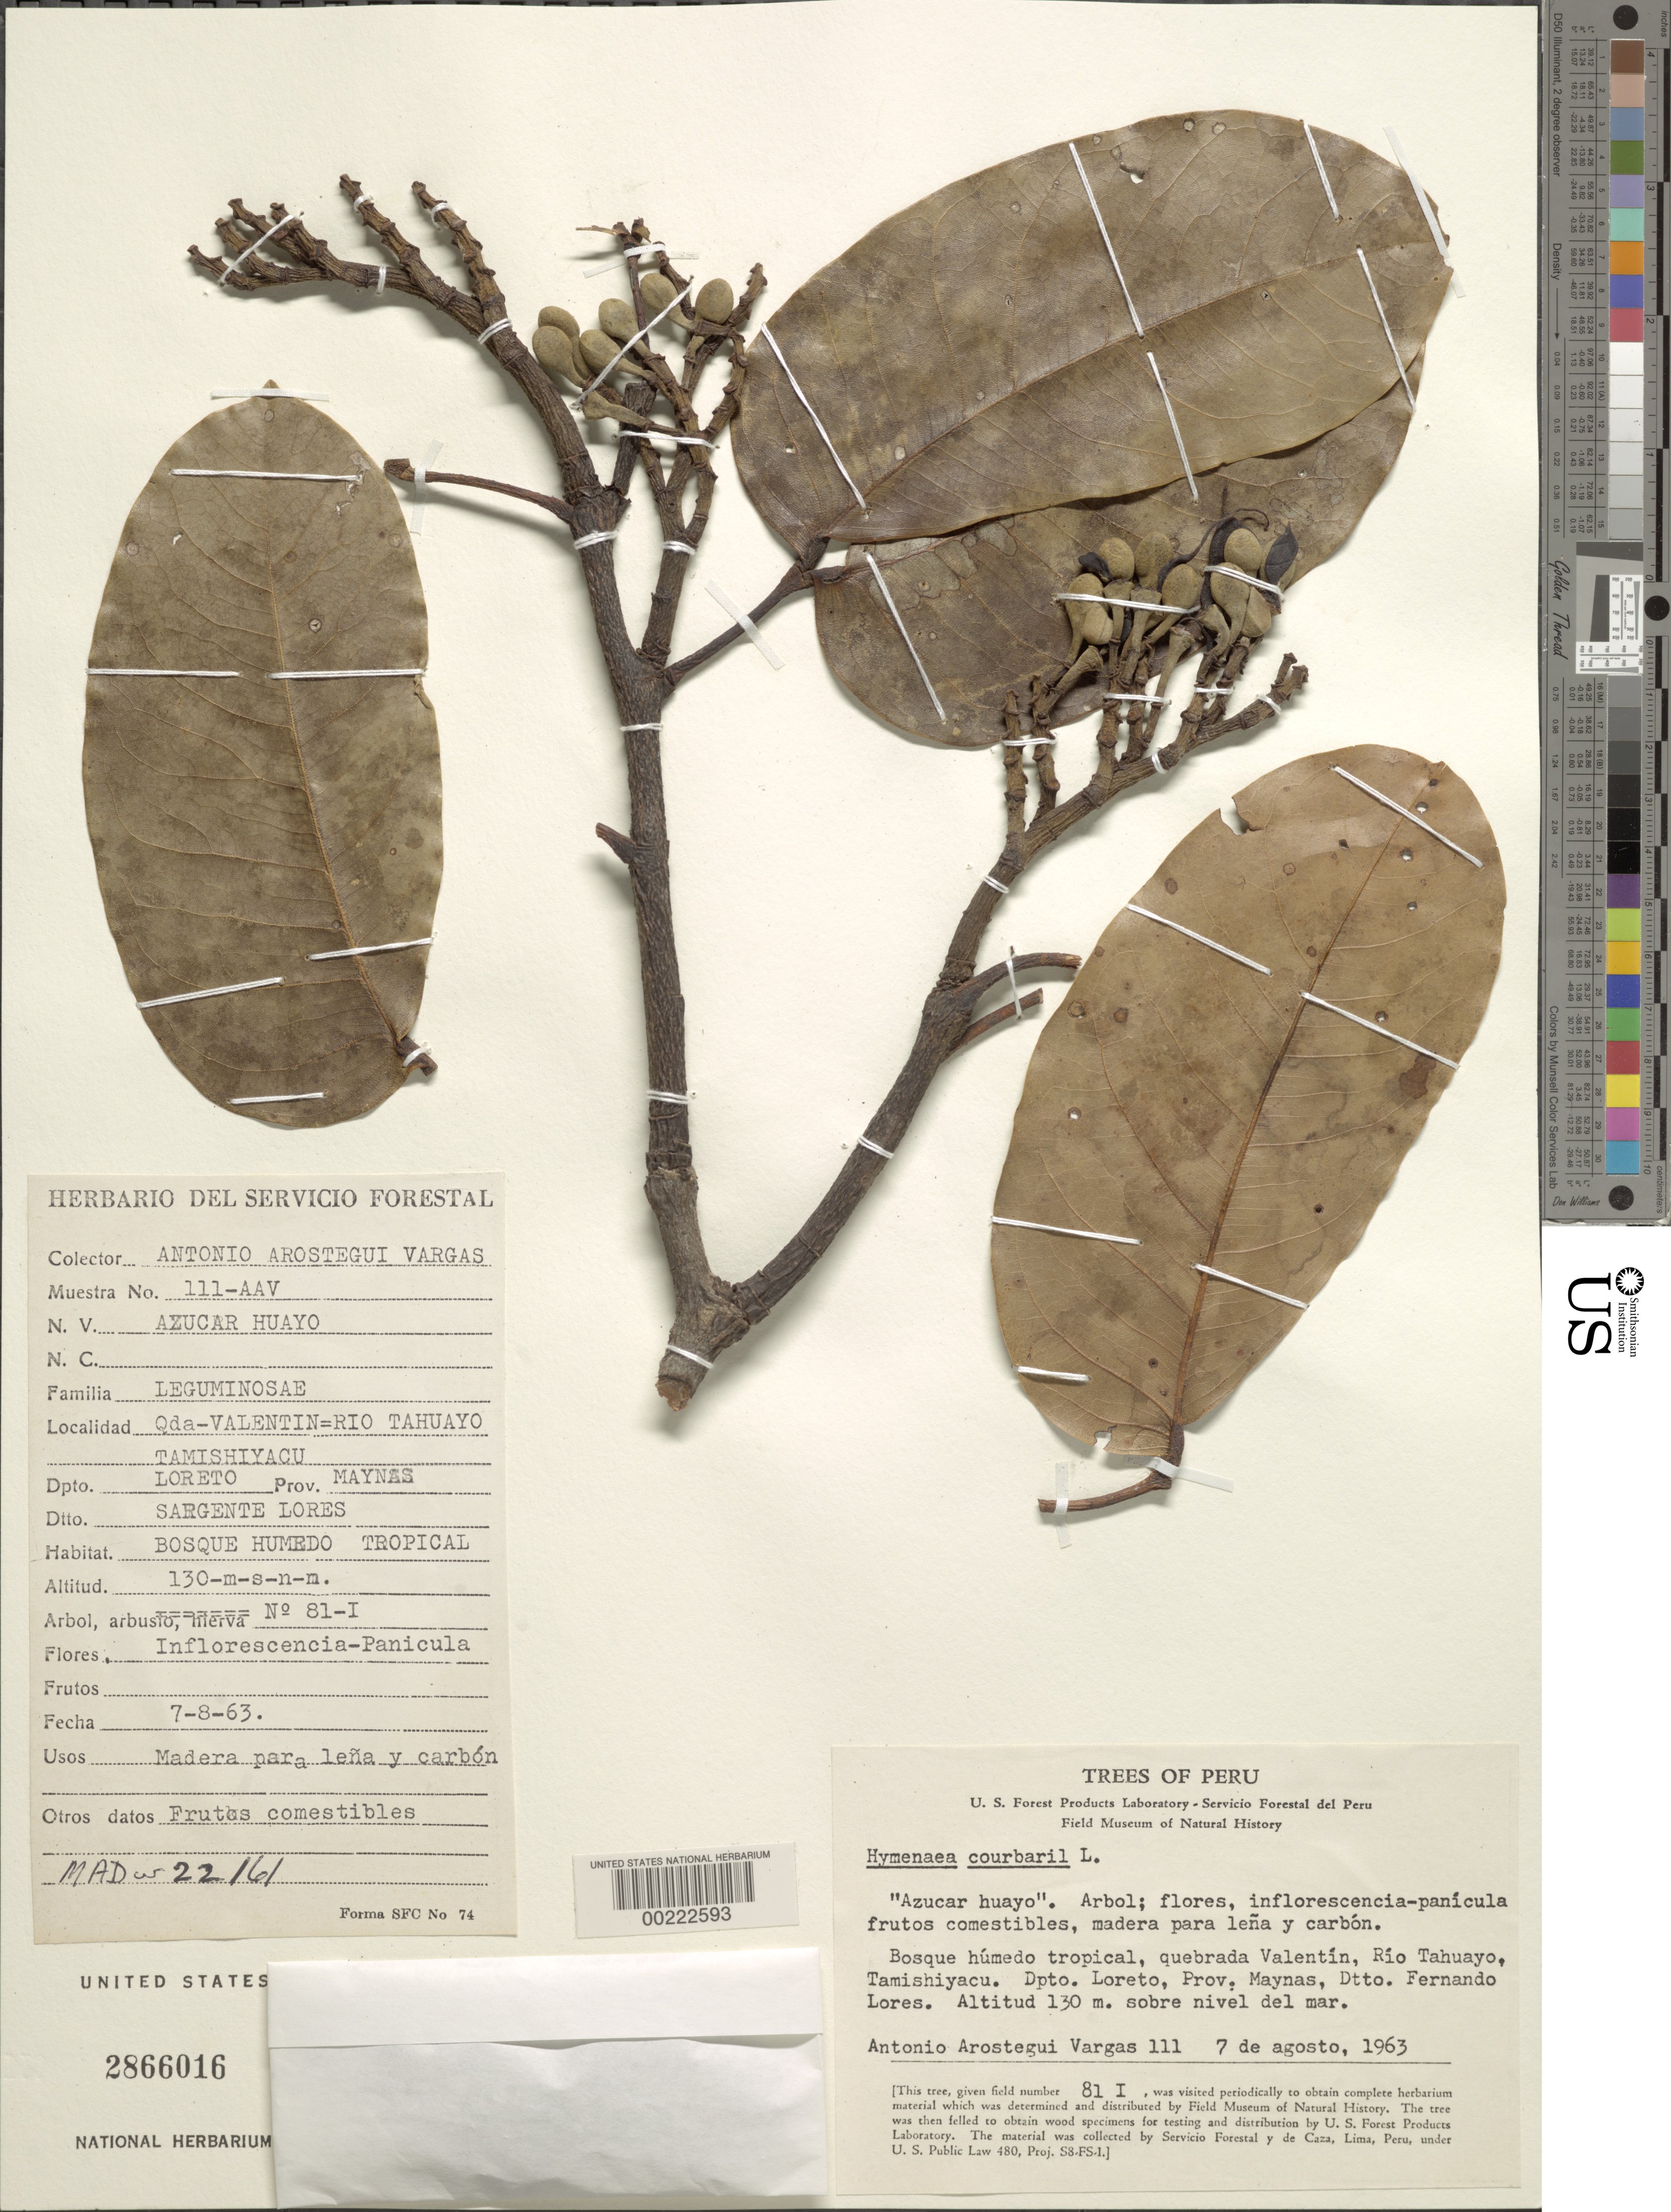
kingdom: Plantae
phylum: Tracheophyta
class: Magnoliopsida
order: Fabales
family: Fabaceae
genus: Hymenaea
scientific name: Hymenaea courbaril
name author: L.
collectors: A. Vargas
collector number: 111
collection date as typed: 07 Aug 1963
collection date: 1963-08-07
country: Peru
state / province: Loreto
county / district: Maynas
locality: Valentin, rio tahuayo, tamishiyacu, dtto. fernando lores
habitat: Tropical rain forest, ravine/gorge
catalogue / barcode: US 2866016